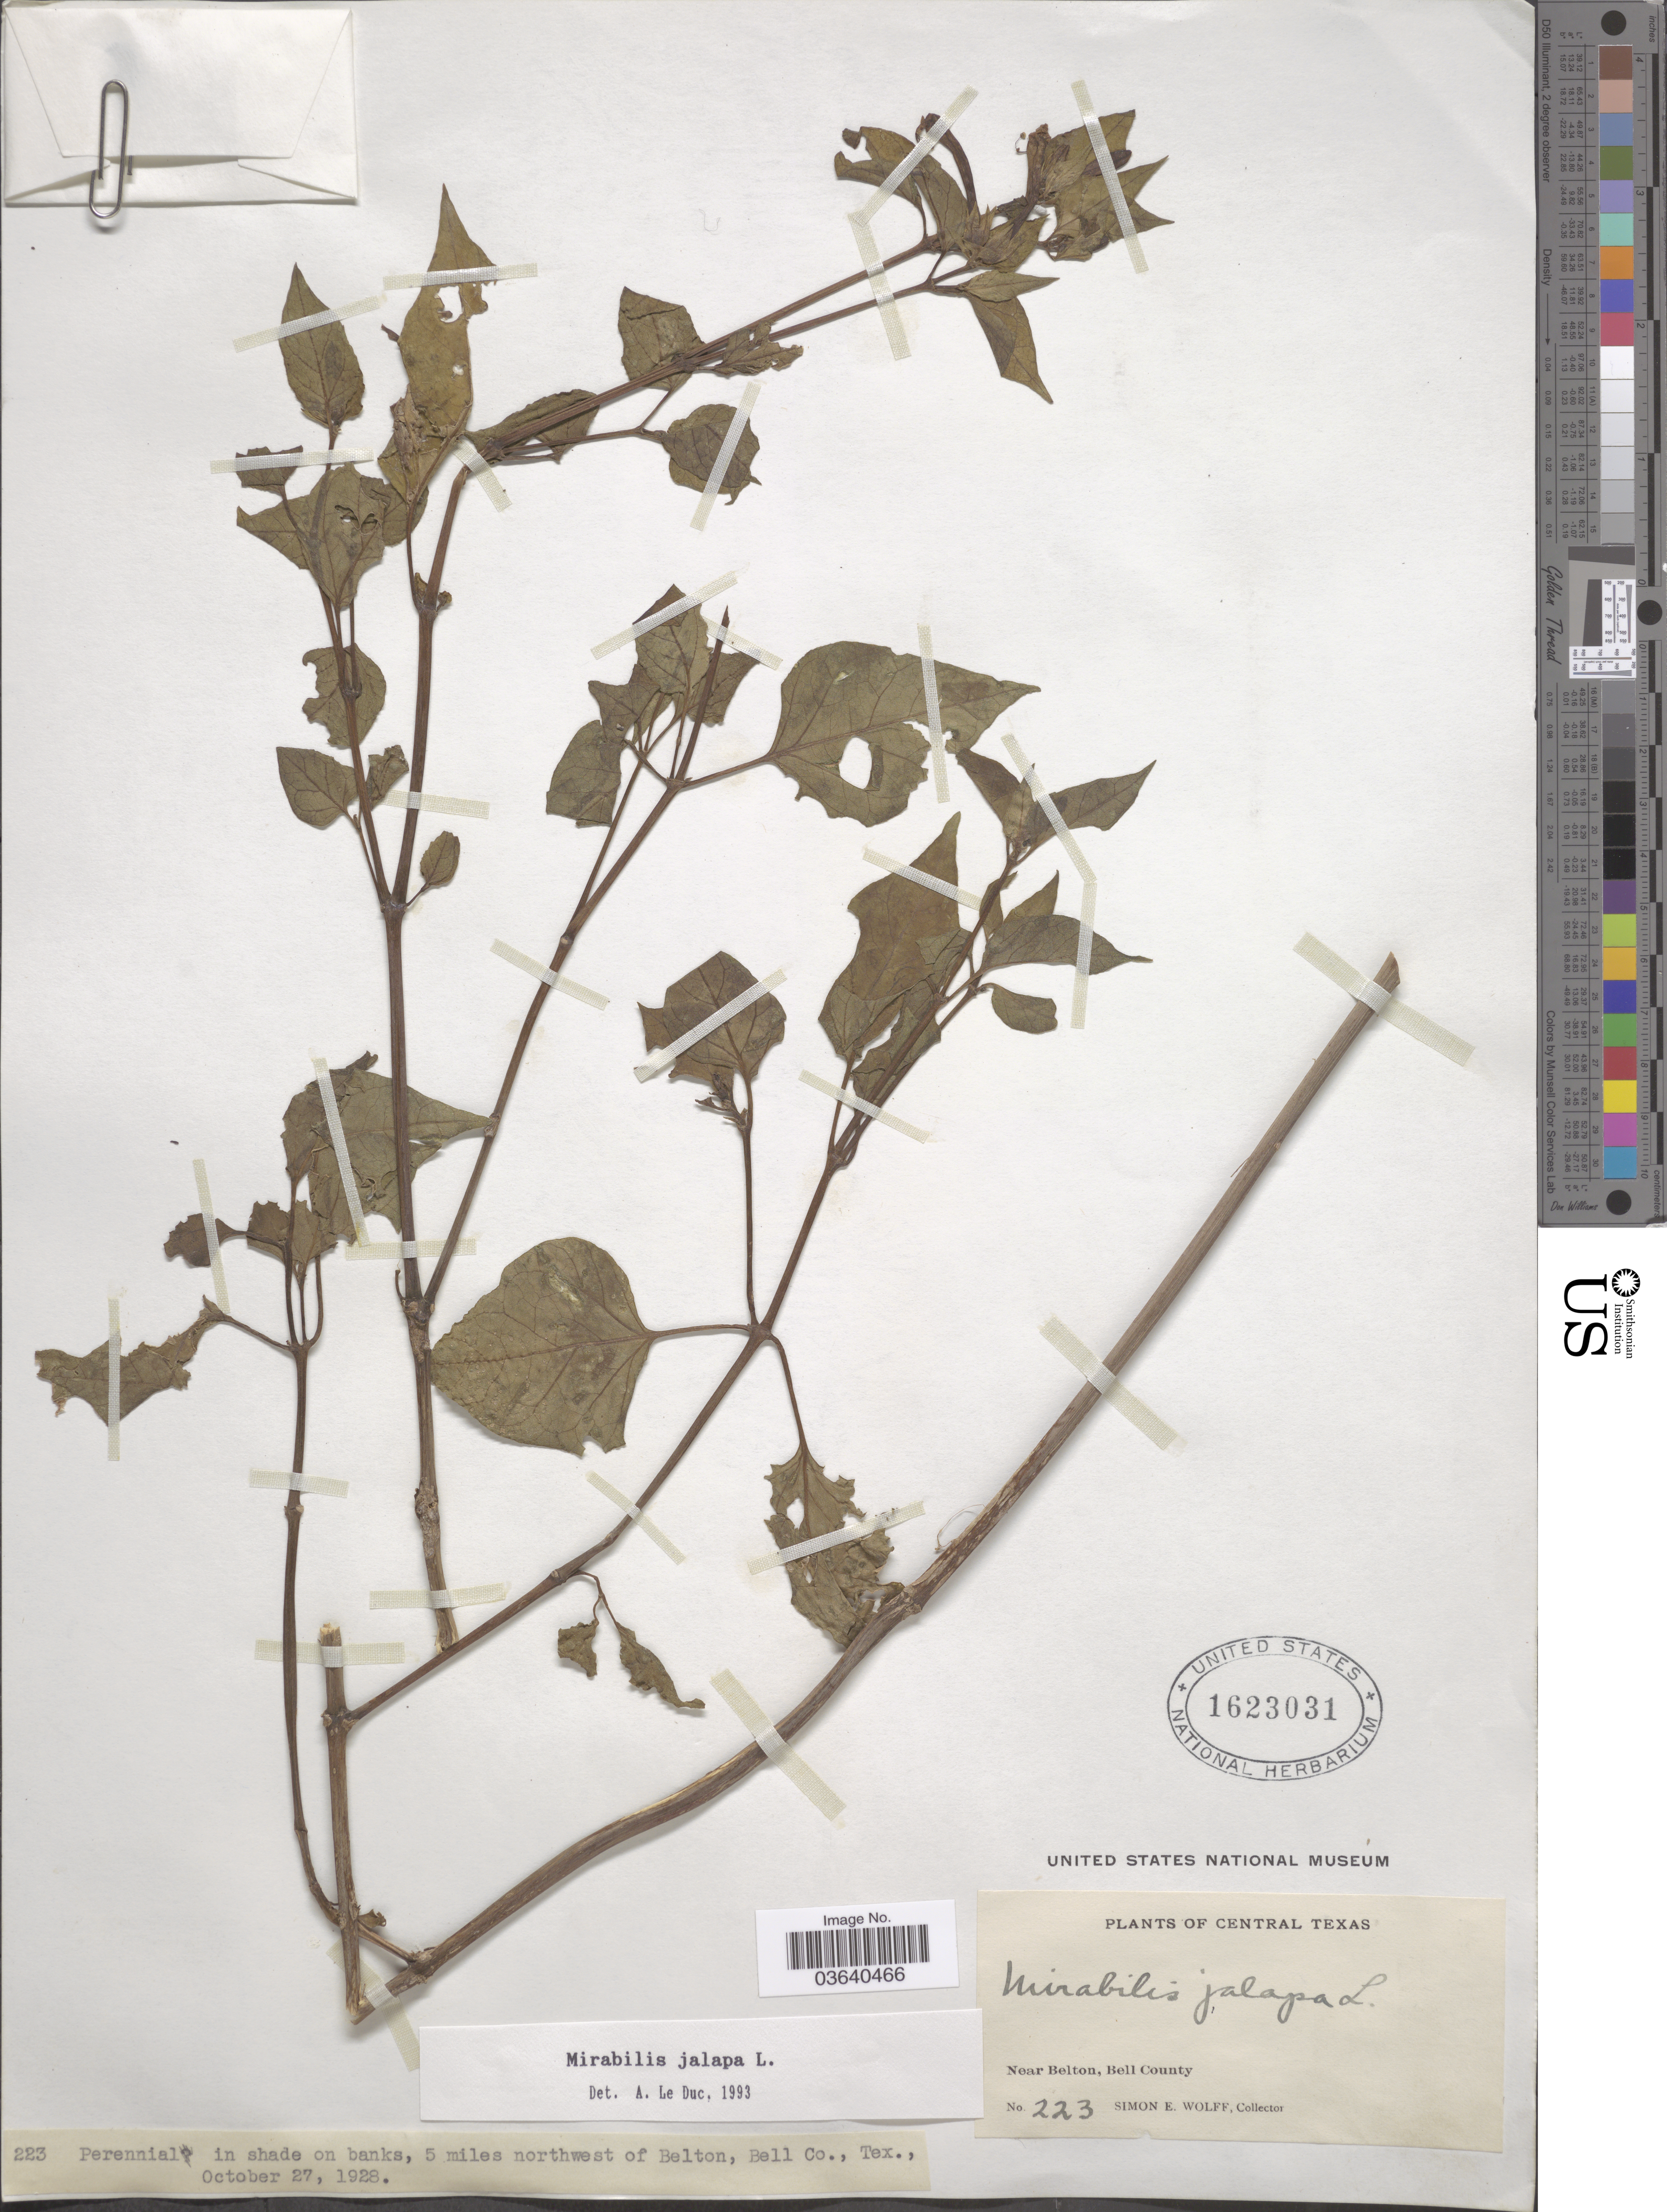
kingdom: Plantae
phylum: Tracheophyta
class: Magnoliopsida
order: Caryophyllales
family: Nyctaginaceae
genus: Mirabilis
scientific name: Mirabilis jalapa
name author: L.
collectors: S. E. Wolff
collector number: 223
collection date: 1928-10-27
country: United States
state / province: Texas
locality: Central Texas. 5 miles northwest of Belton, Bell Co. Near Belton, Bell County.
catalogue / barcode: US 1623031